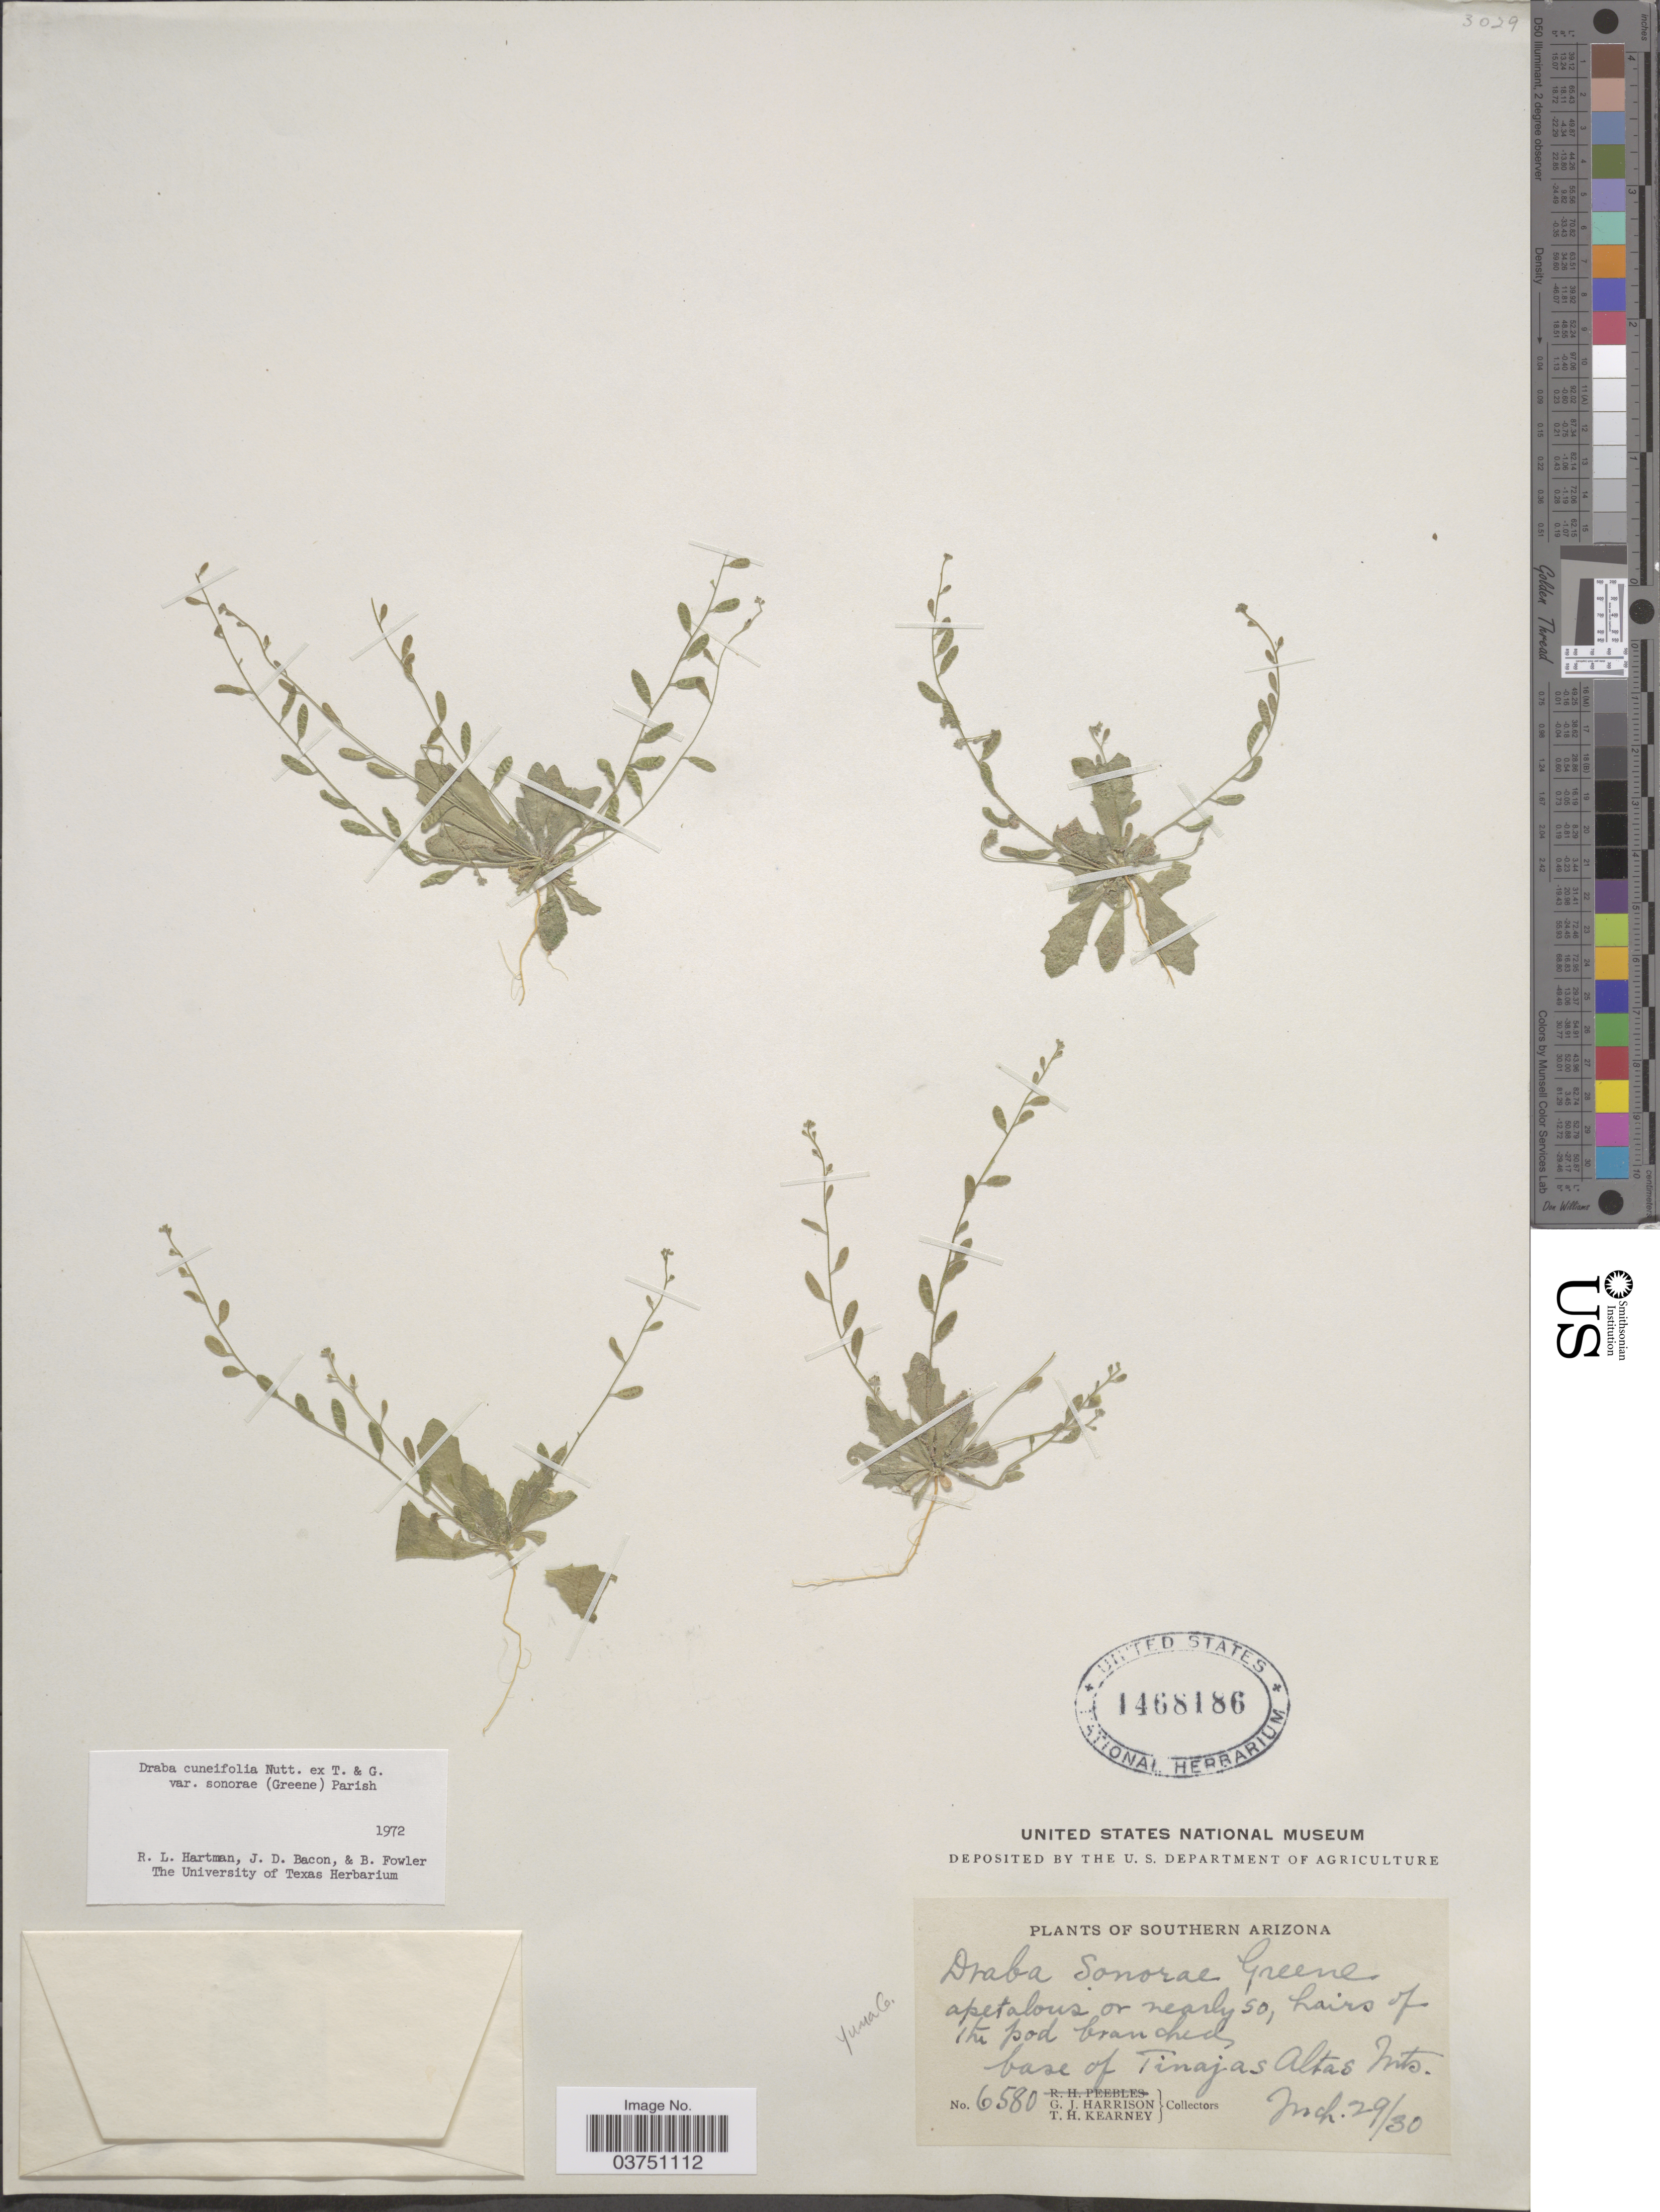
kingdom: Plantae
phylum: Tracheophyta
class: Magnoliopsida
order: Brassicales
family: Brassicaceae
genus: Draba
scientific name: Draba cuneifolia var. sonorae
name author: (Greene) Parish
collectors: G. J. Harrison & T. H. Kearney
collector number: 6580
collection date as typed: Transcribed d/m/y: 29/3/30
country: United States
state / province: Arizona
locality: Southern Arizona. Base of Tinajas Altas Mts.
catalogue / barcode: US 1468186